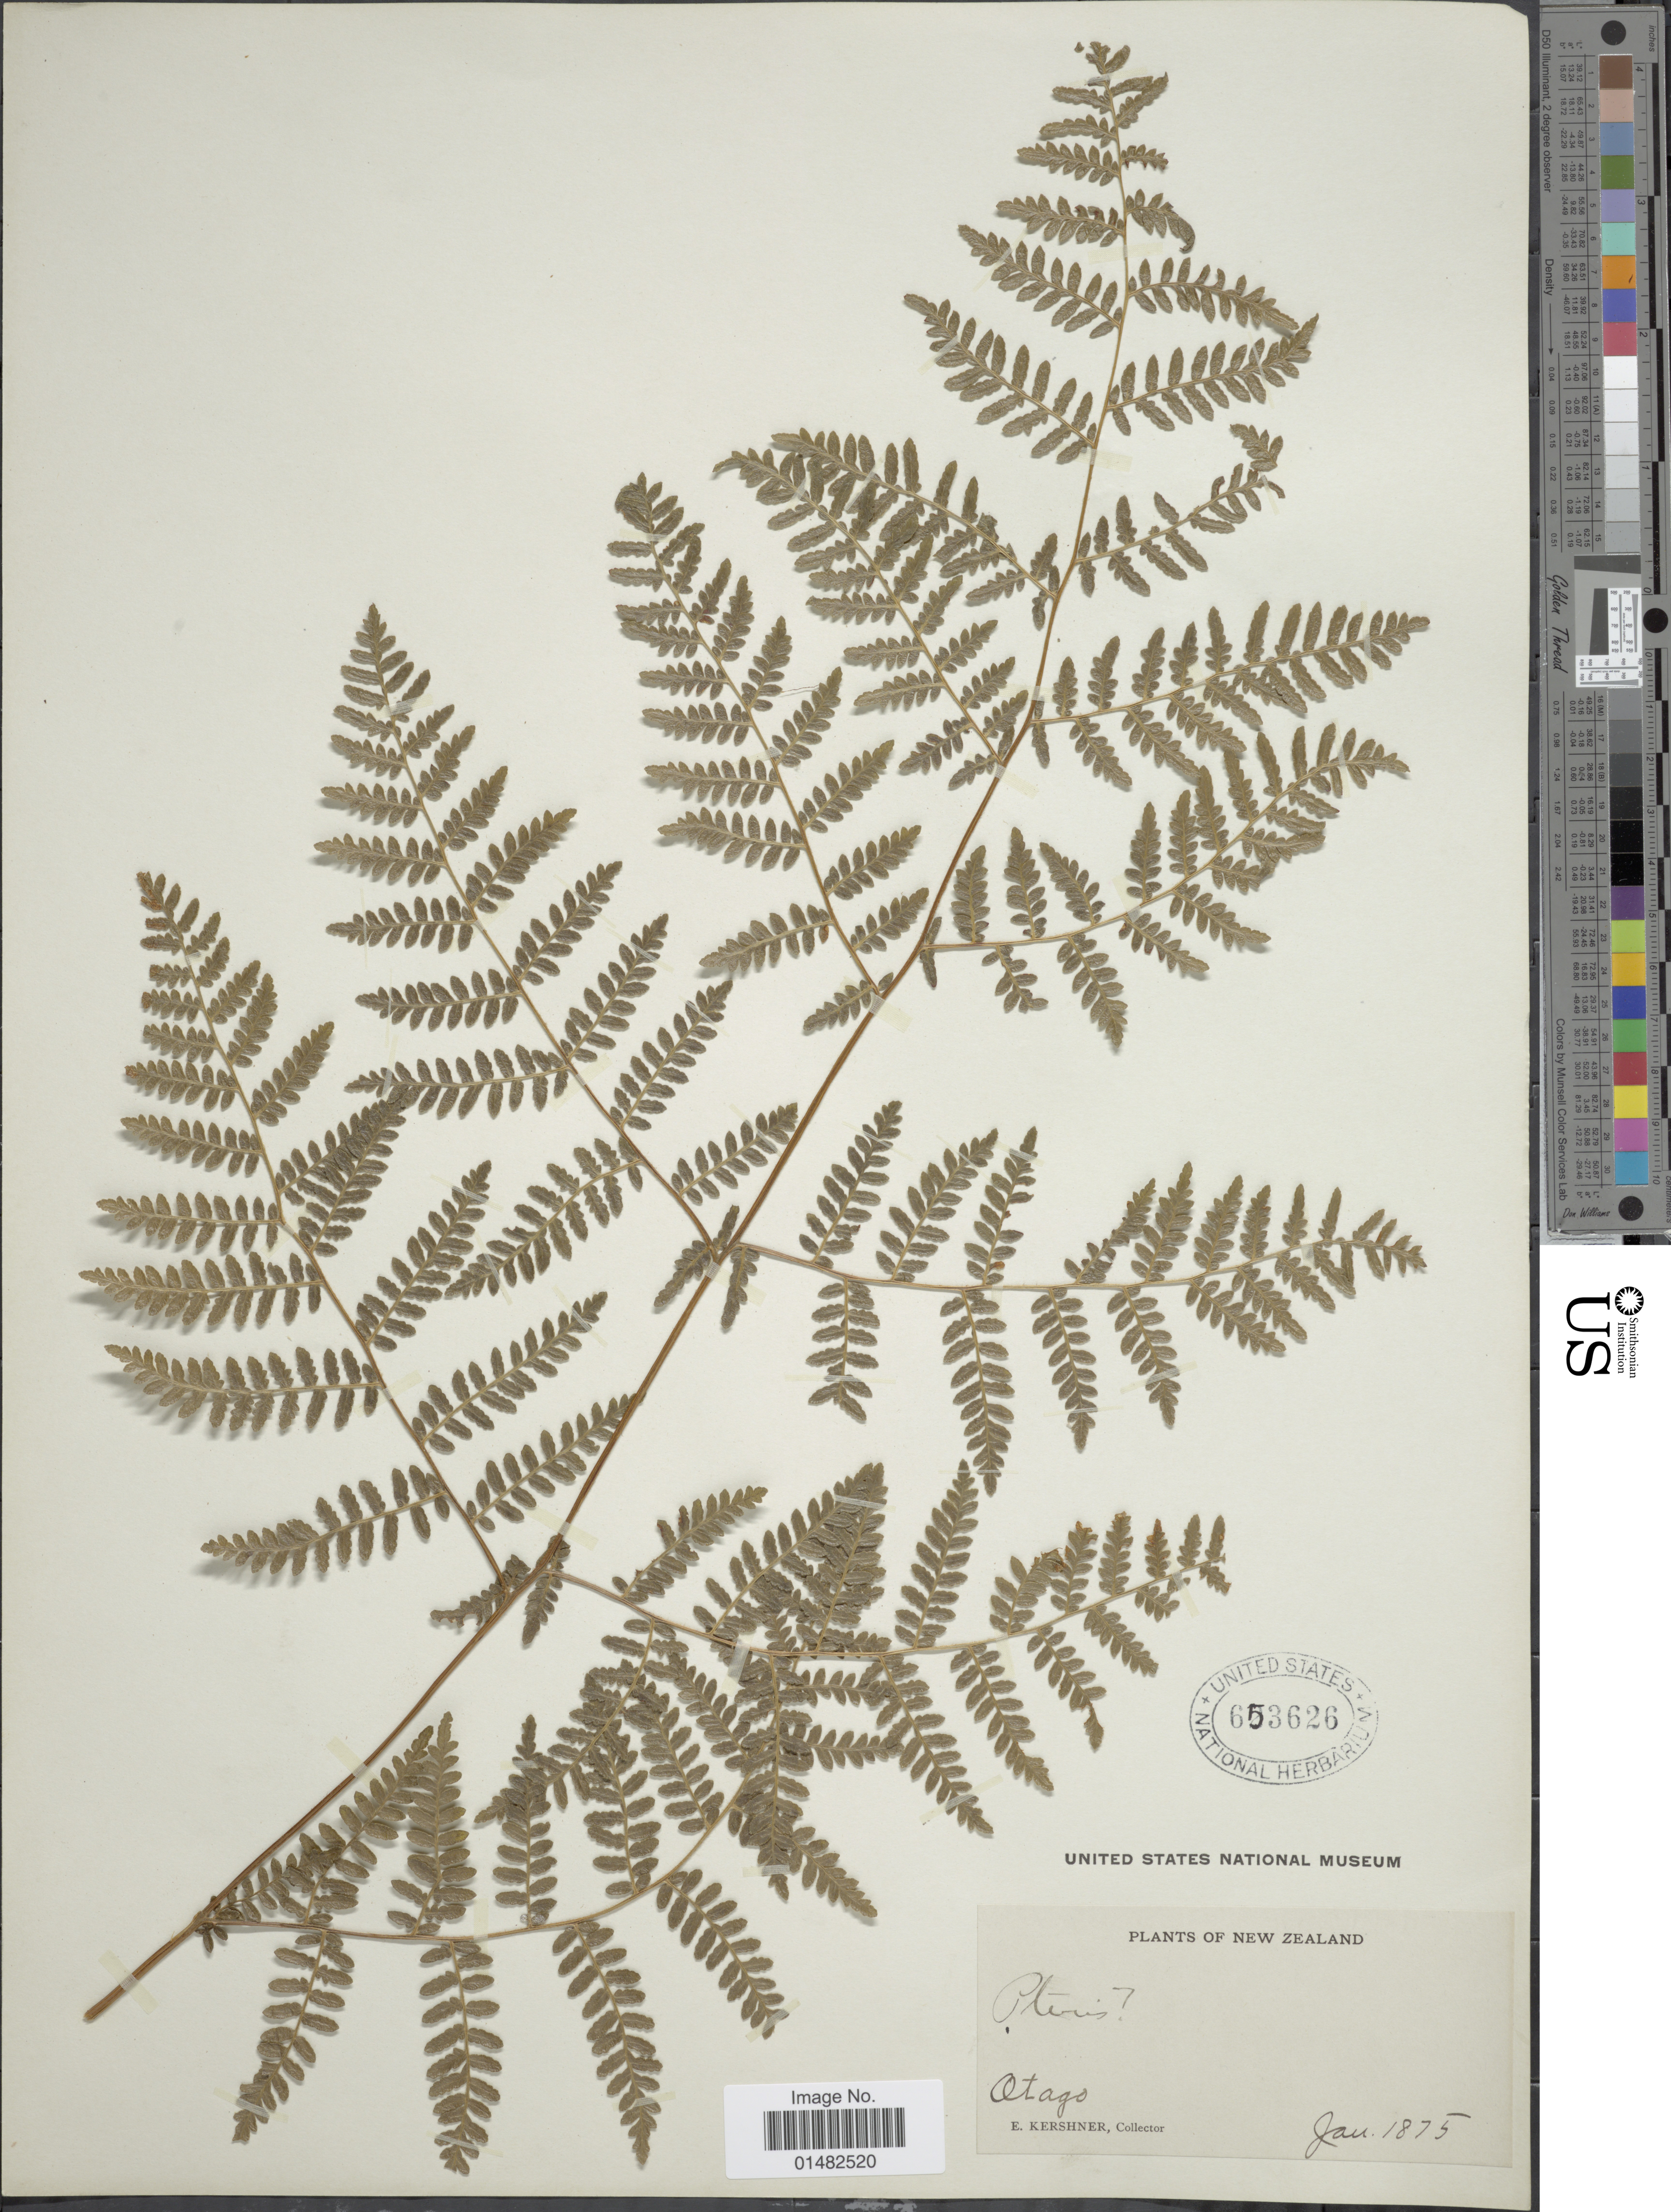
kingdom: Plantae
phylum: Tracheophyta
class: Polypodiopsida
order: Polypodiales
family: Pteridaceae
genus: Pteris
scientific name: Pteris sp.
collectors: E. Kershner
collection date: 1875-01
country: New Zealand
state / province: Otago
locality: New Zealand, Otago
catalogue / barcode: US 653626